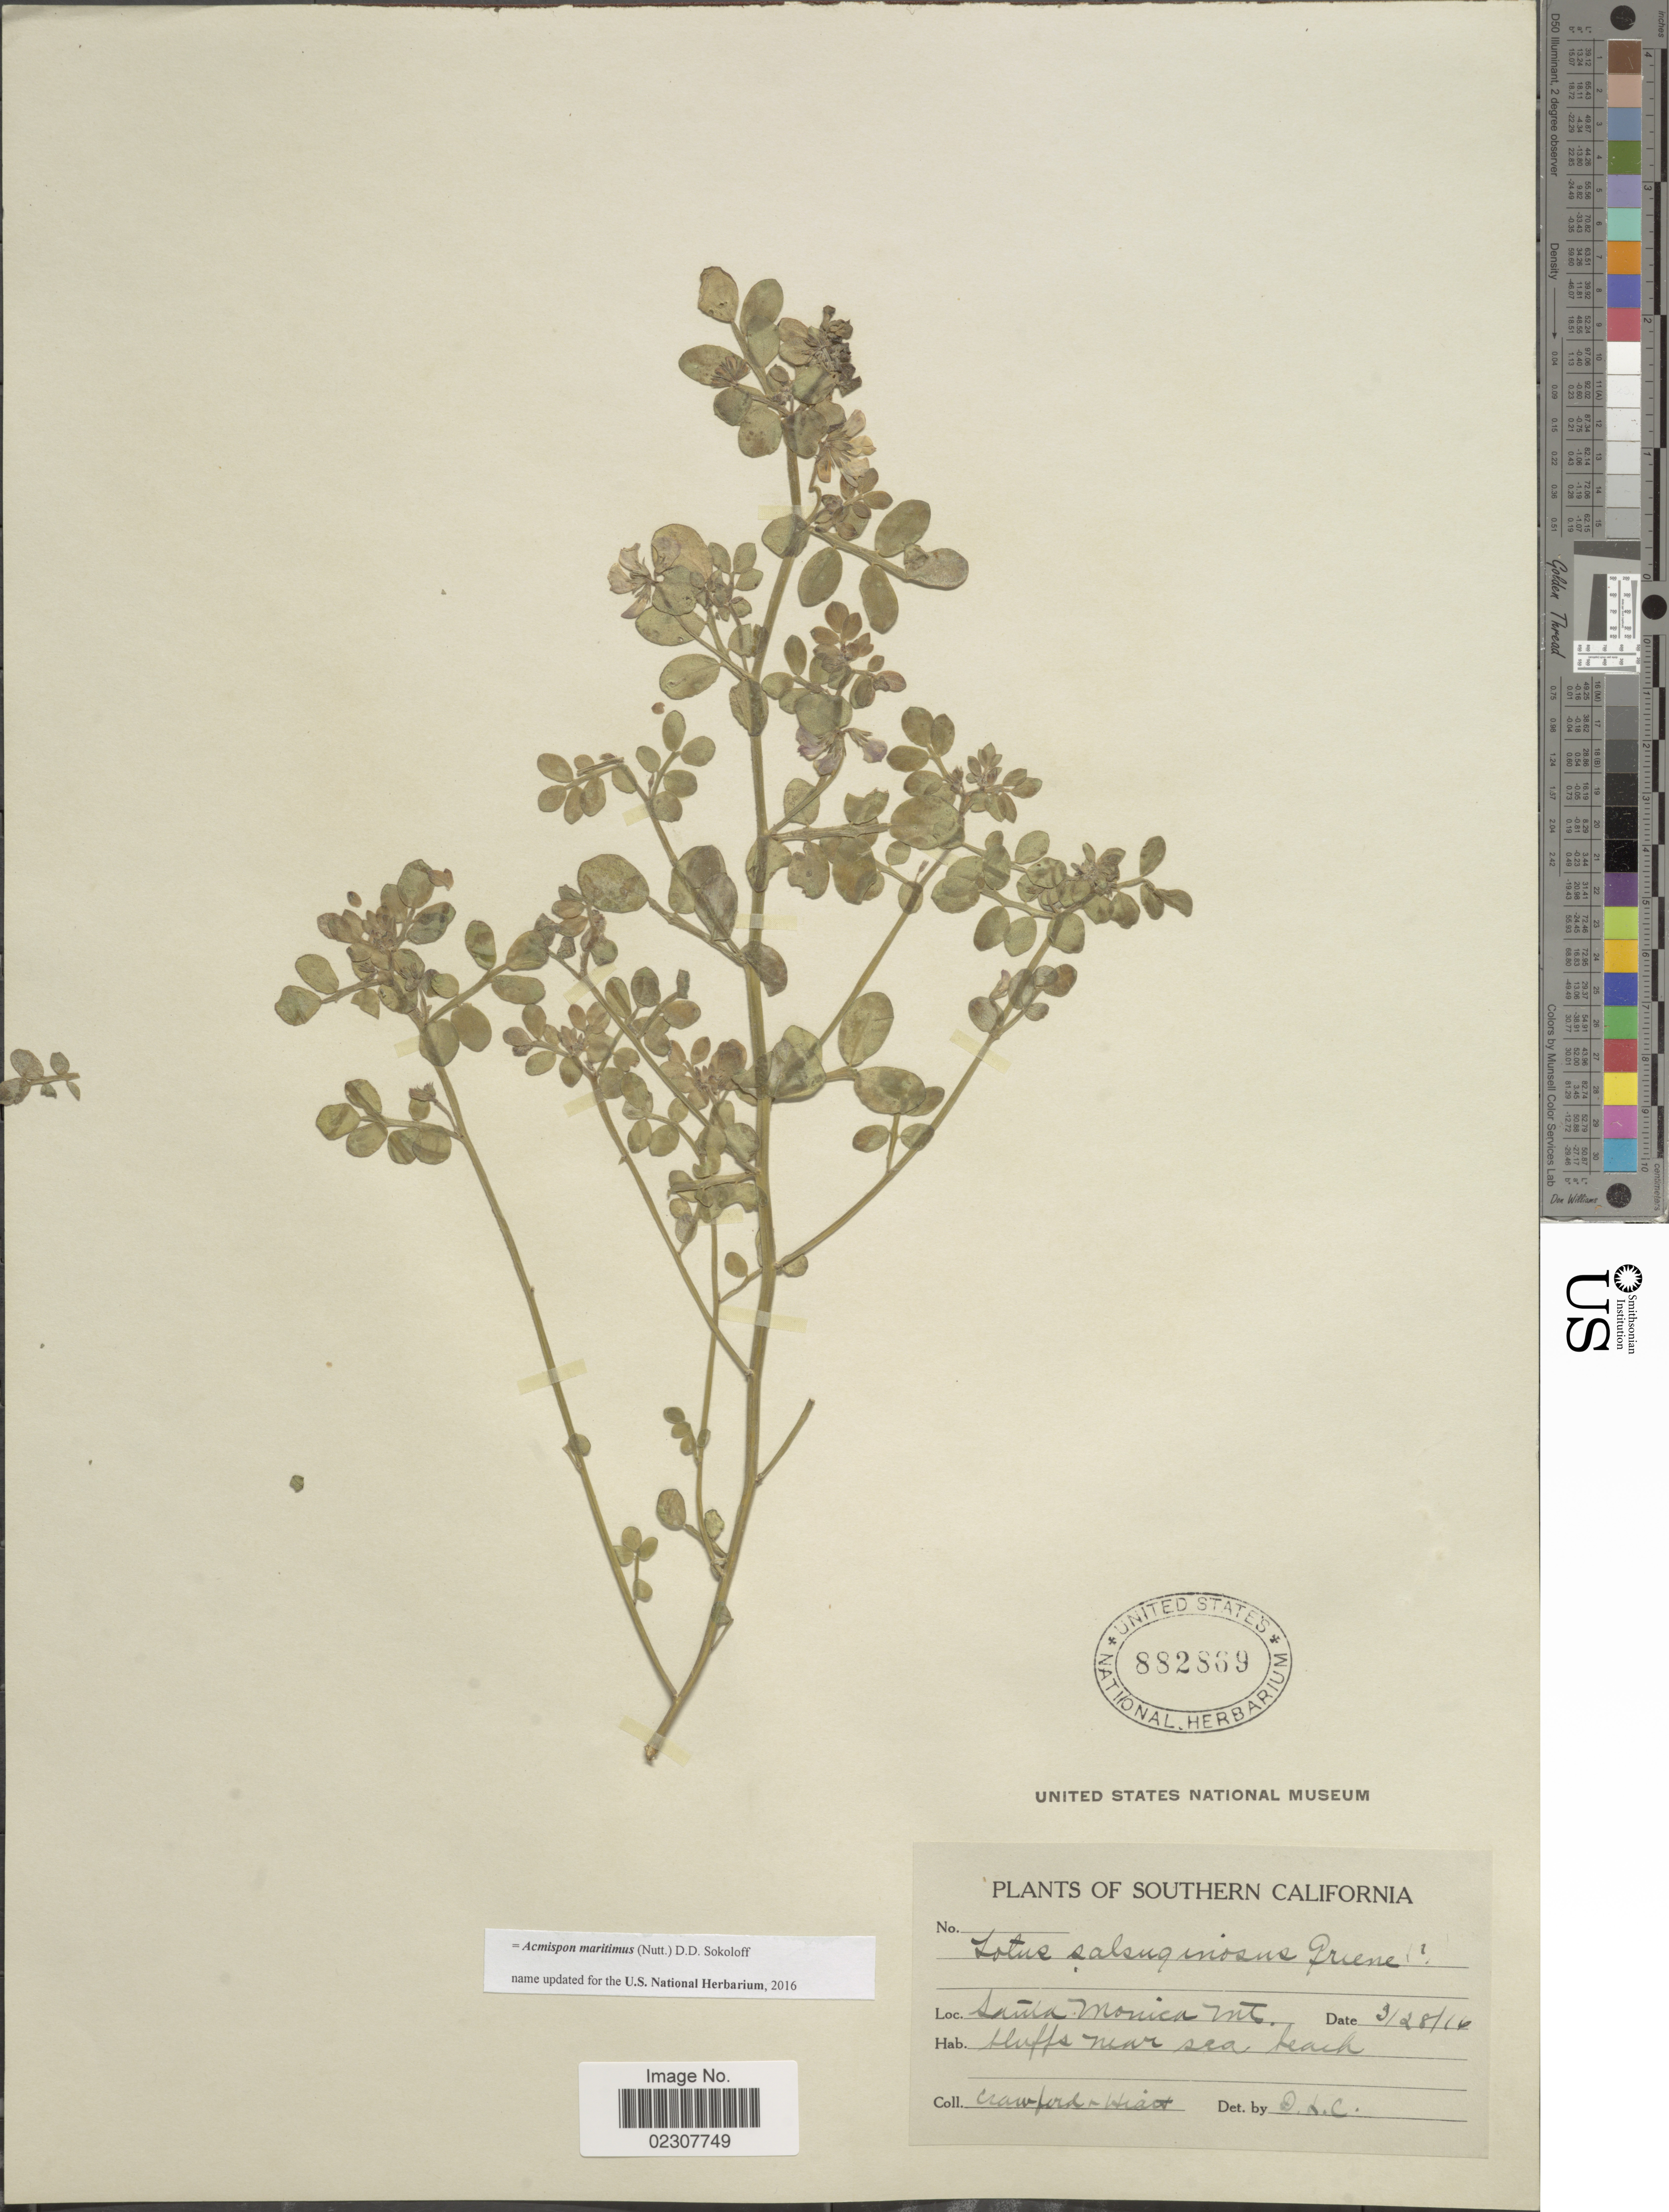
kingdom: Plantae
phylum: Tracheophyta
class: Magnoliopsida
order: Fabales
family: Fabaceae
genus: Acmispon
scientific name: Acmispon maritimus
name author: (Nutt.) D.D. Sokoloff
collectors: Crawford & Hiatt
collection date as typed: Transcribed d/m/y: 28/3/16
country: United States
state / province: California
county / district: Los Angeles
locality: Southern California, Santa Monica Mts, bluffs near sea beach.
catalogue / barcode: US 882869